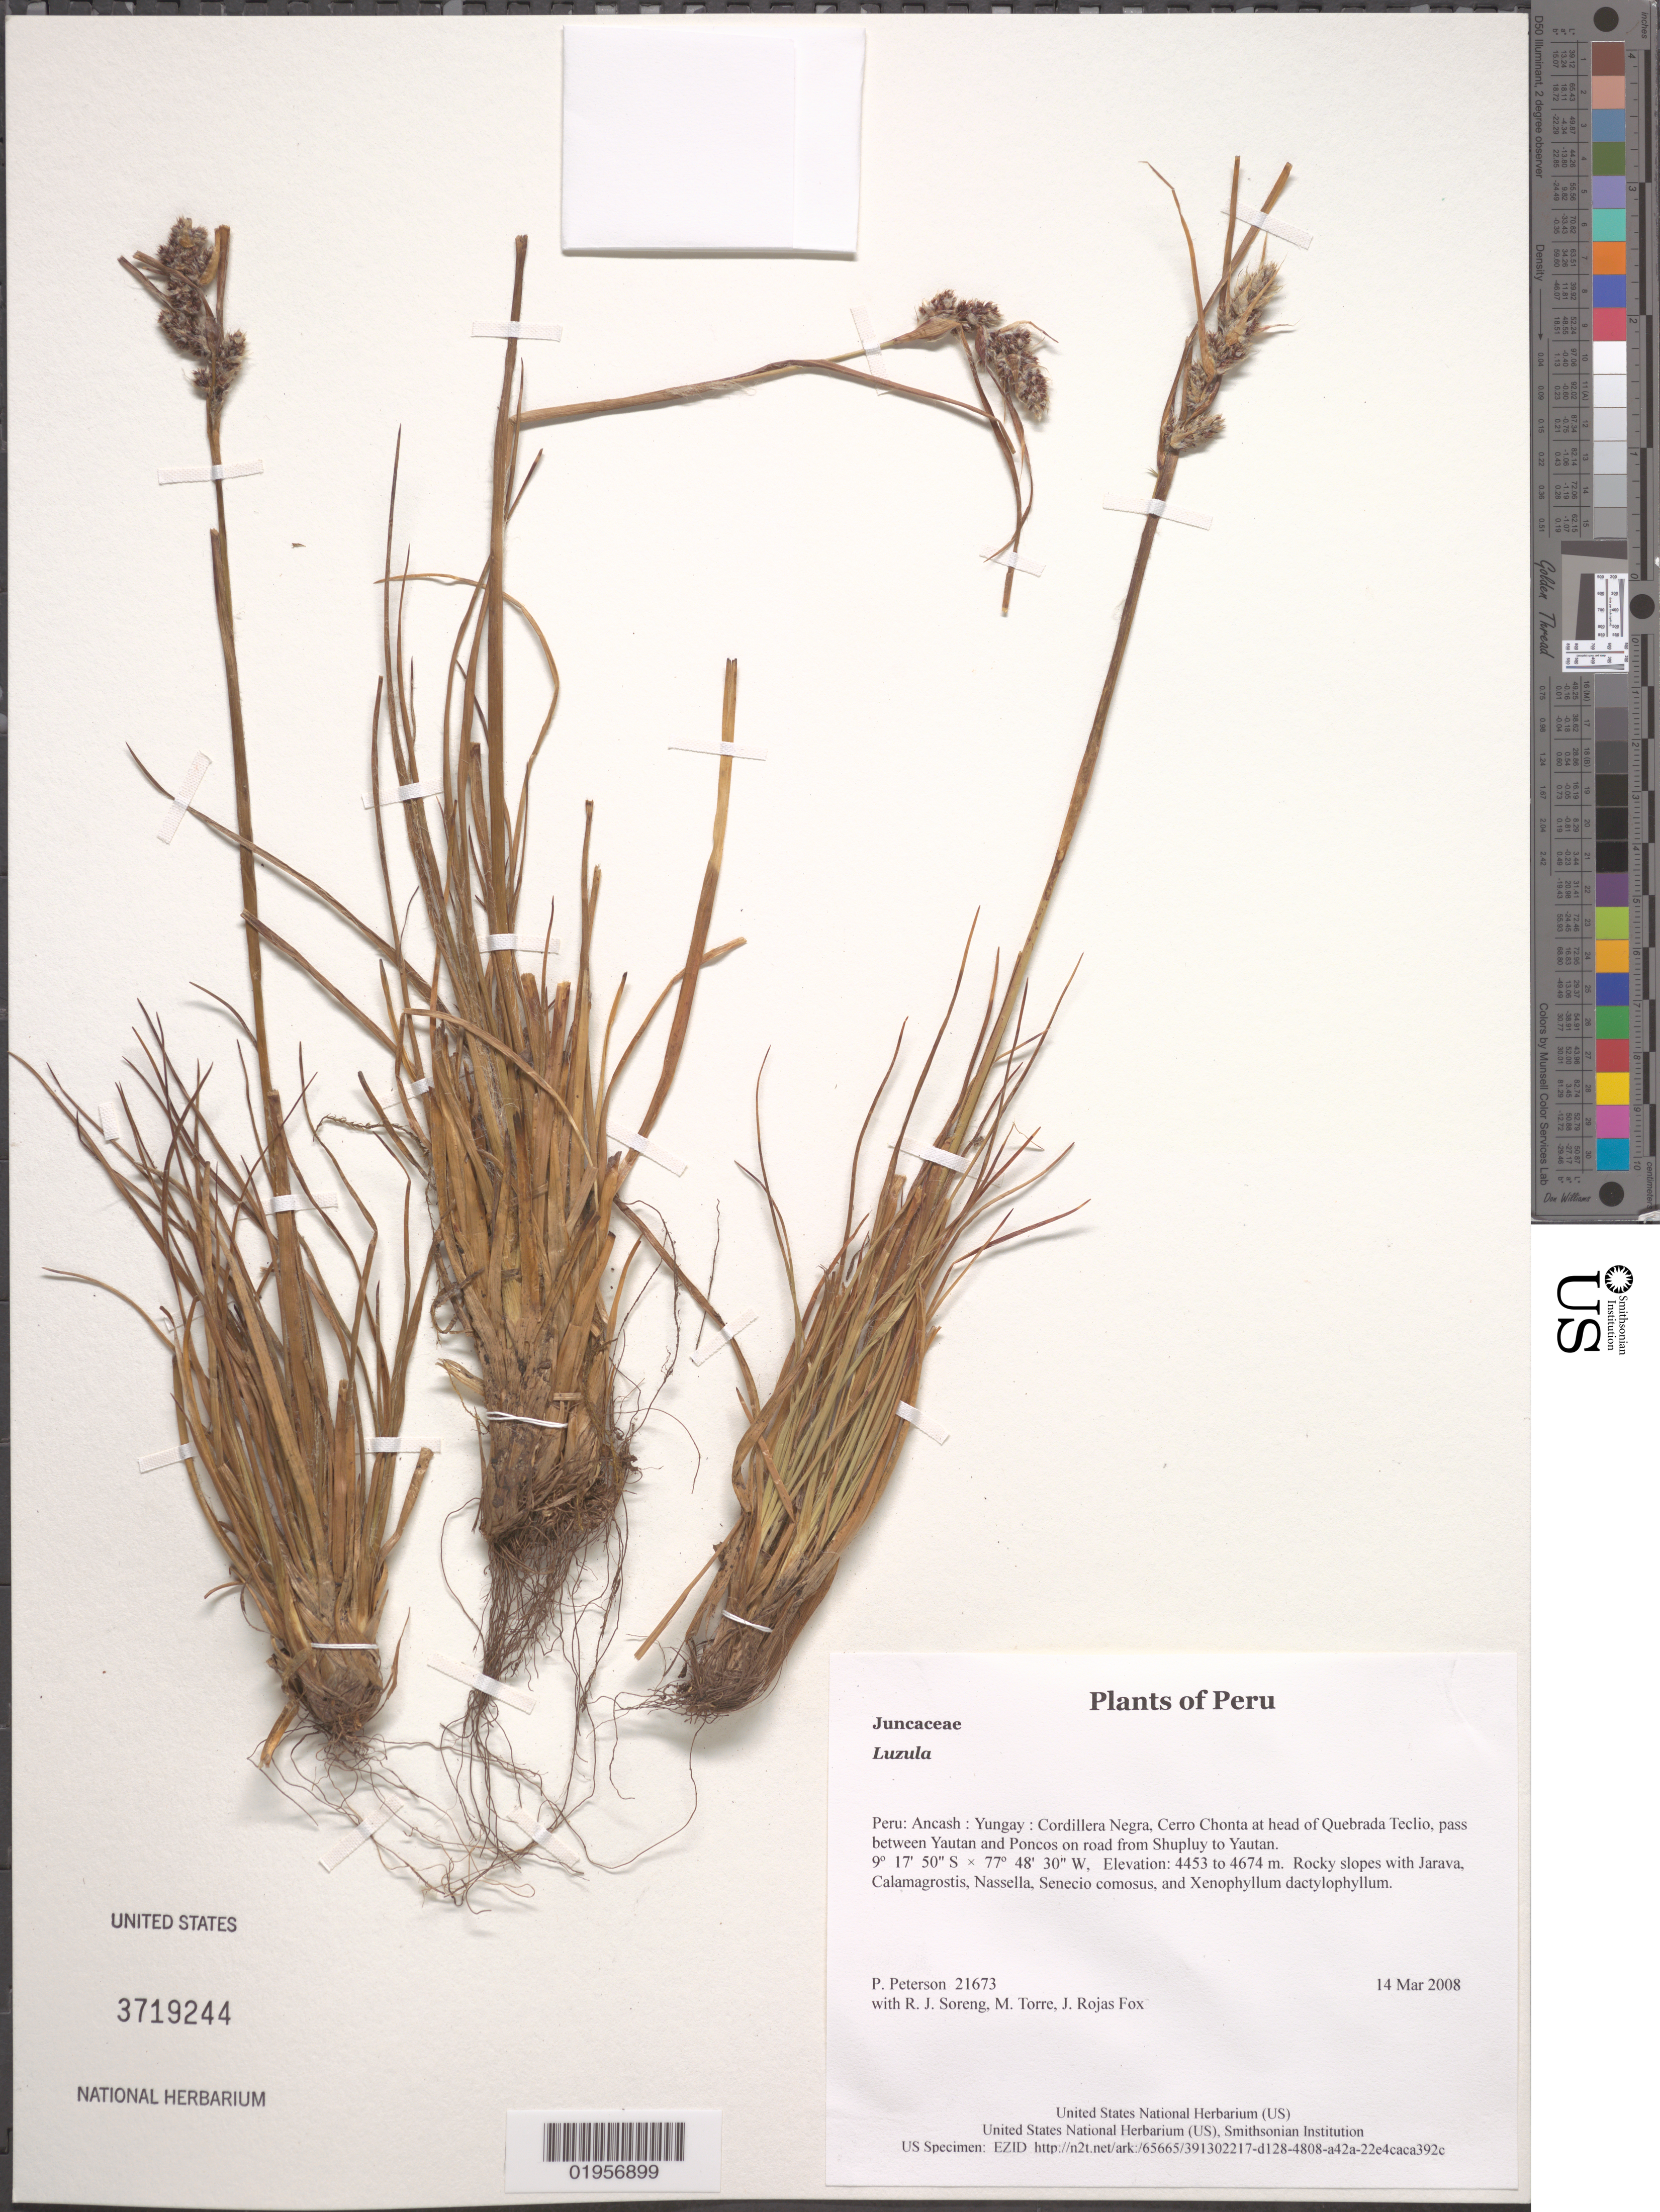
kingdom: Plantae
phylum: Tracheophyta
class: Liliopsida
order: Poales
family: Juncaceae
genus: Luzula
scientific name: Luzula sp.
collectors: P. M. Peterson, R. J. Soreng, M. Torre & J. Rojas Fox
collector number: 21673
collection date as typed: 14 Mar 2008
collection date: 2008-03-14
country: Peru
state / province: Ancash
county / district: Yungay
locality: Cordillera Negra, Cerro Chonta at head of Quebrada Teclio, pass between Yautan and Poncos on road from Shupluy to Yautan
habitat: Rocky slopes with Jarava, Calamagrostis, Nassella, Senecio comosus, and Xenophyllum dactylophyllum.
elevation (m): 4453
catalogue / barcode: US 3719244